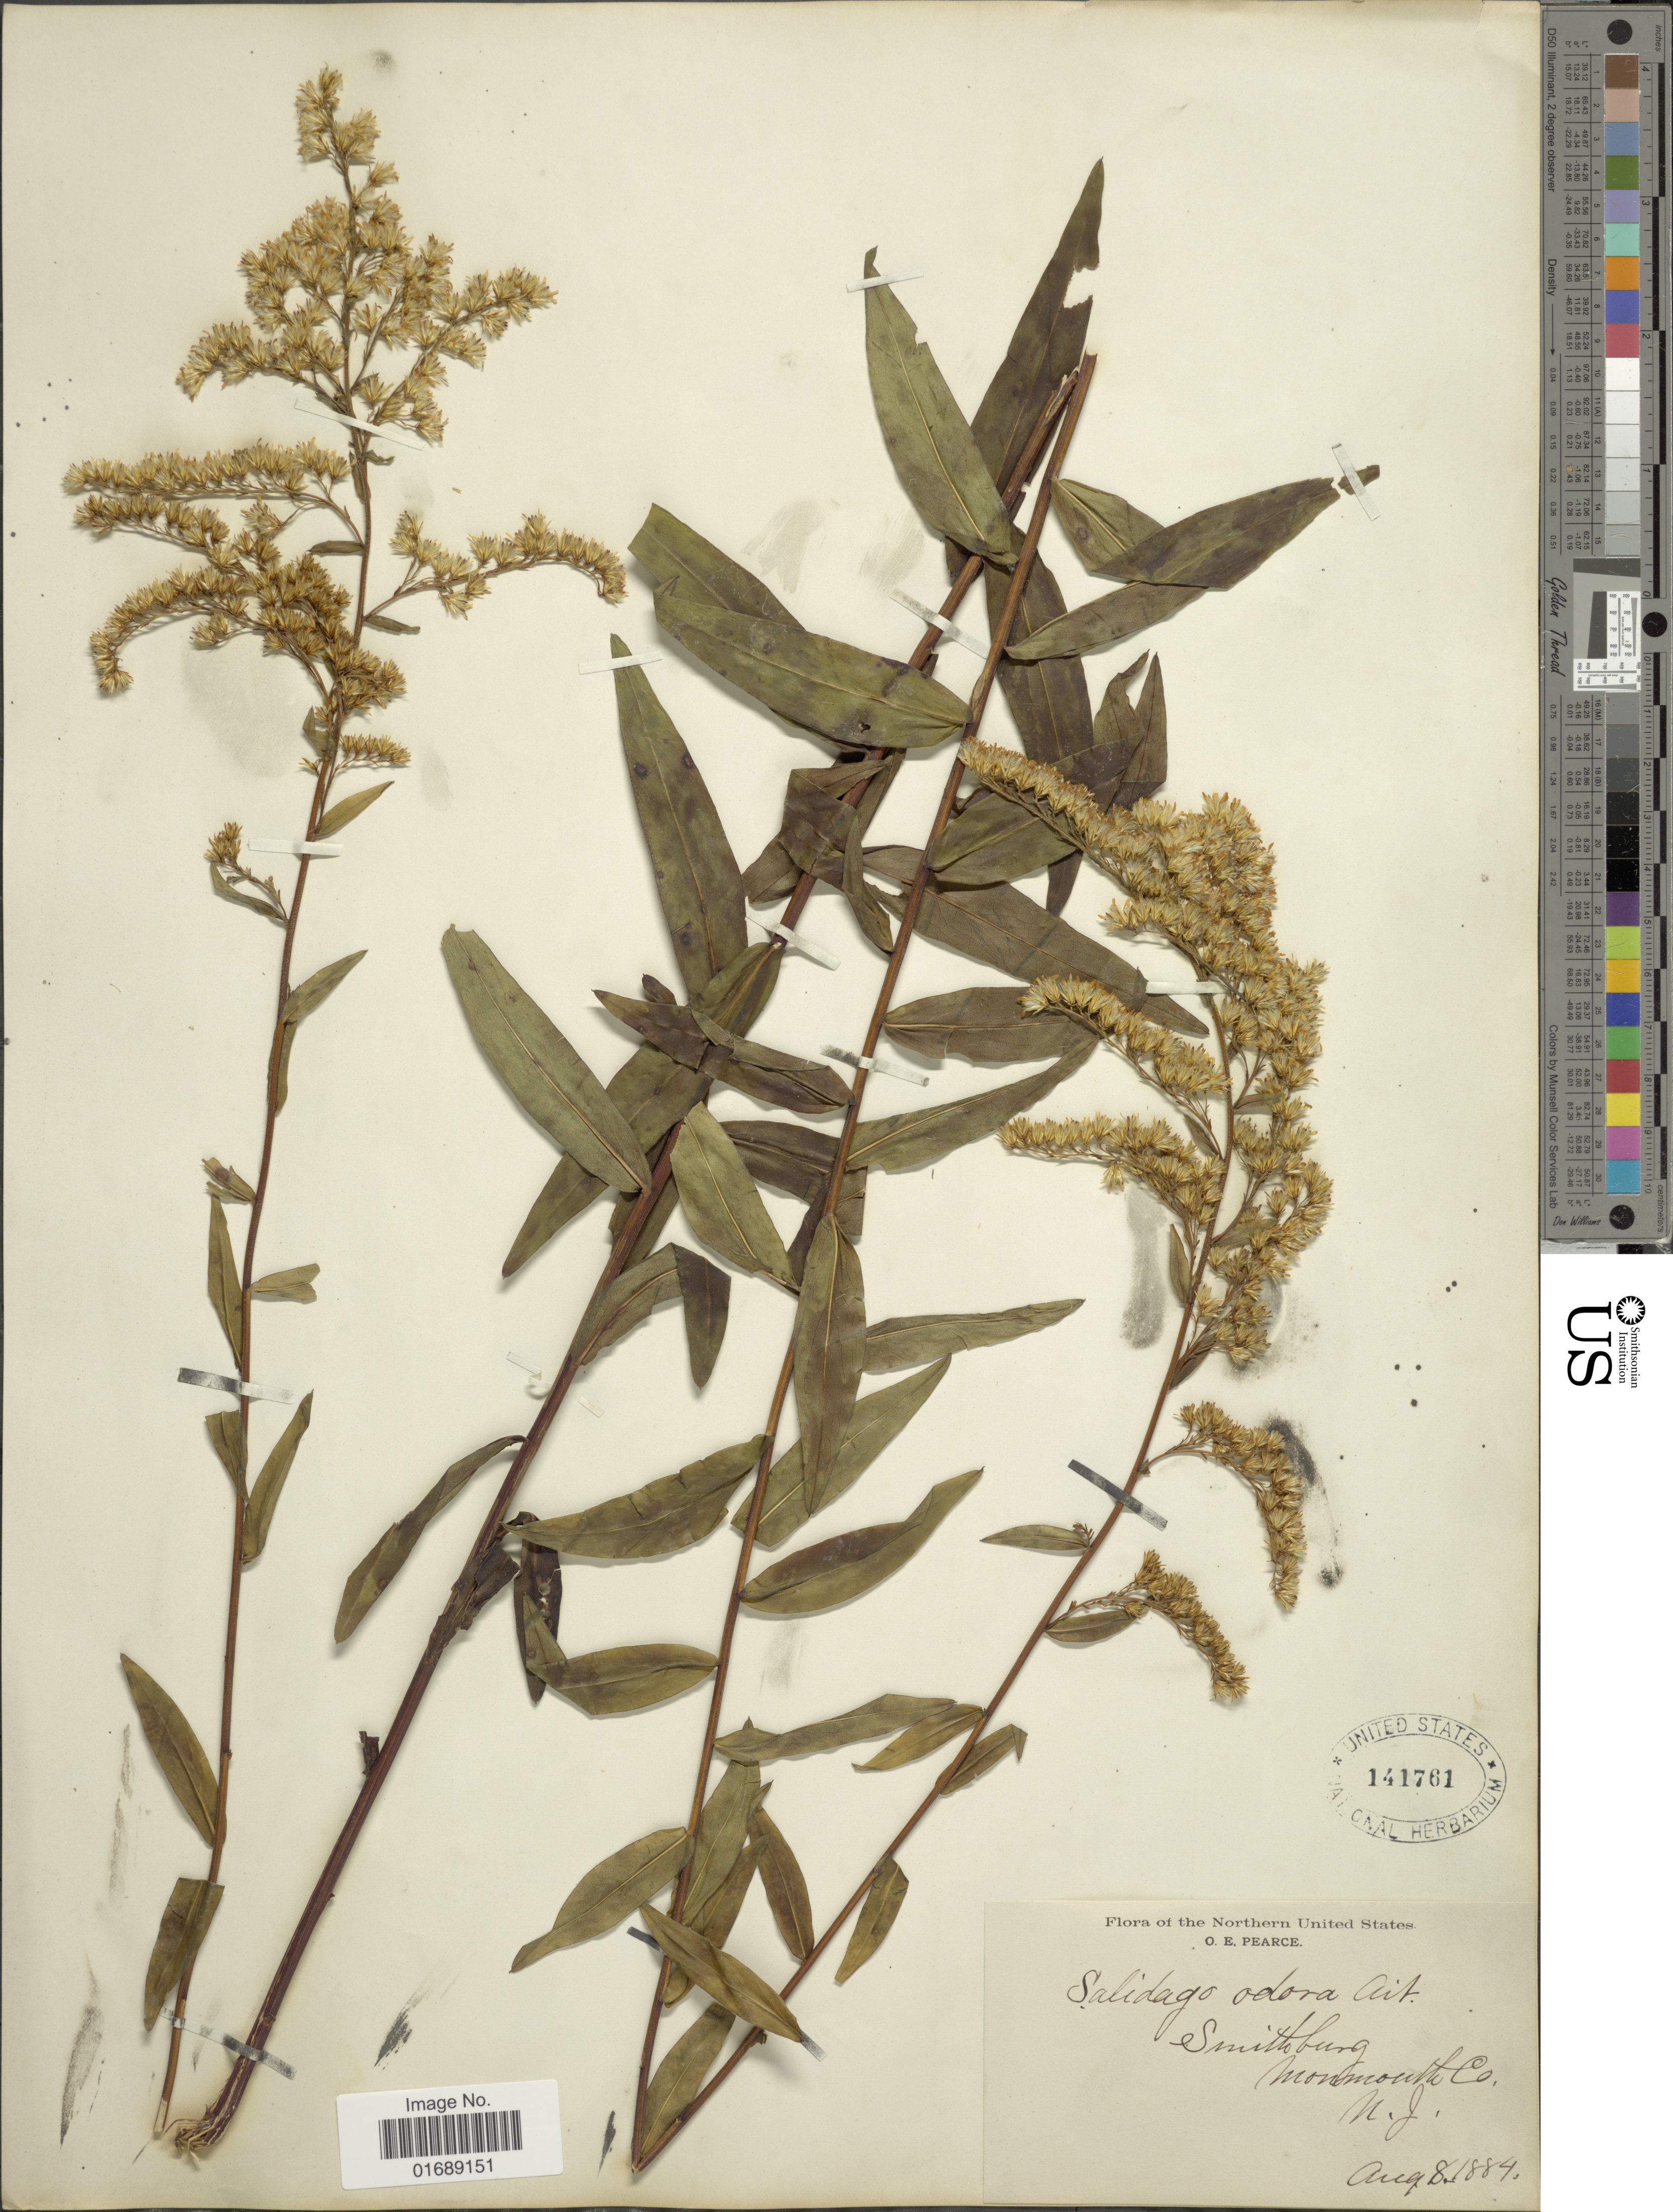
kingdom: Plantae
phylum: Tracheophyta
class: Magnoliopsida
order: Asterales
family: Asteraceae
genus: Solidago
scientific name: Solidago odora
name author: Aiton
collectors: O. E. Pearce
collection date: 1884-08-08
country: United States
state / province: New Jersey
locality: Smithsburg, Monmouth Co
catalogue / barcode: US 141761